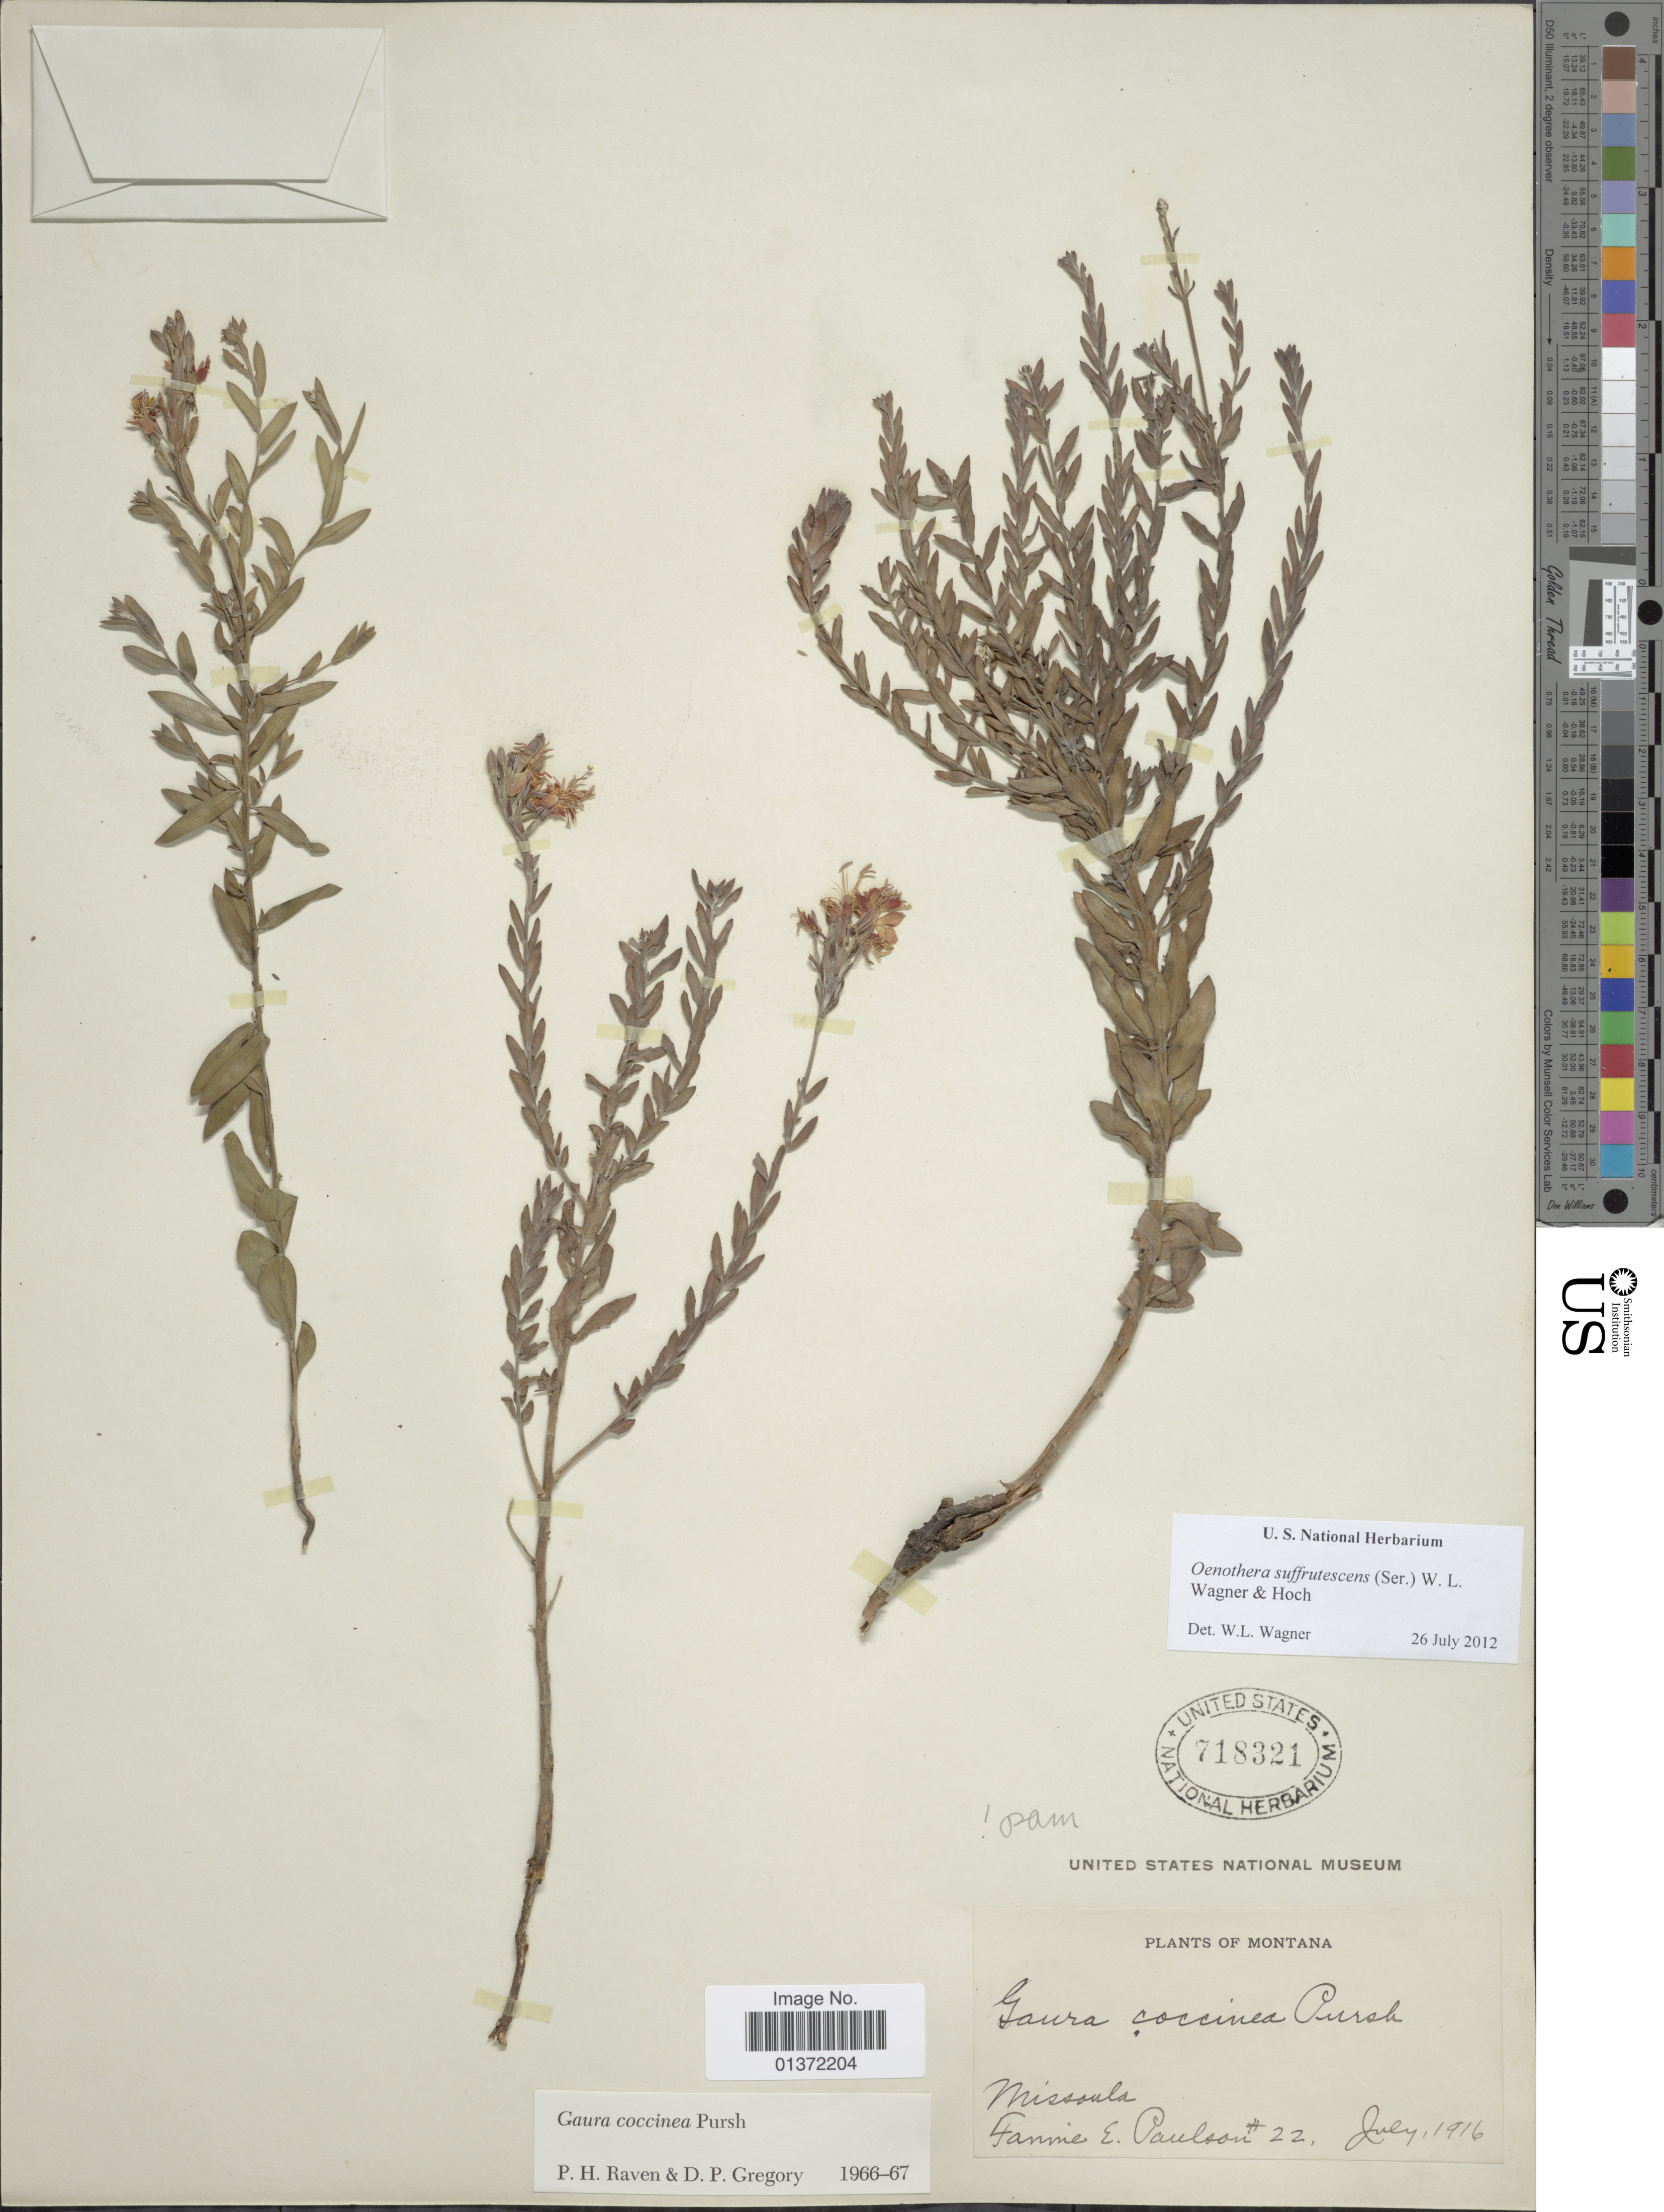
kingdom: Plantae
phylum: Tracheophyta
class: Magnoliopsida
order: Myrtales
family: Onagraceae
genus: Oenothera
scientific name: Oenothera suffrutescens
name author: (Ser.) W.L. Wagner & Hoch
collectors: F. Paulson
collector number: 22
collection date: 1916-07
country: United States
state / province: Montana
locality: Missoula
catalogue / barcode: US 718321